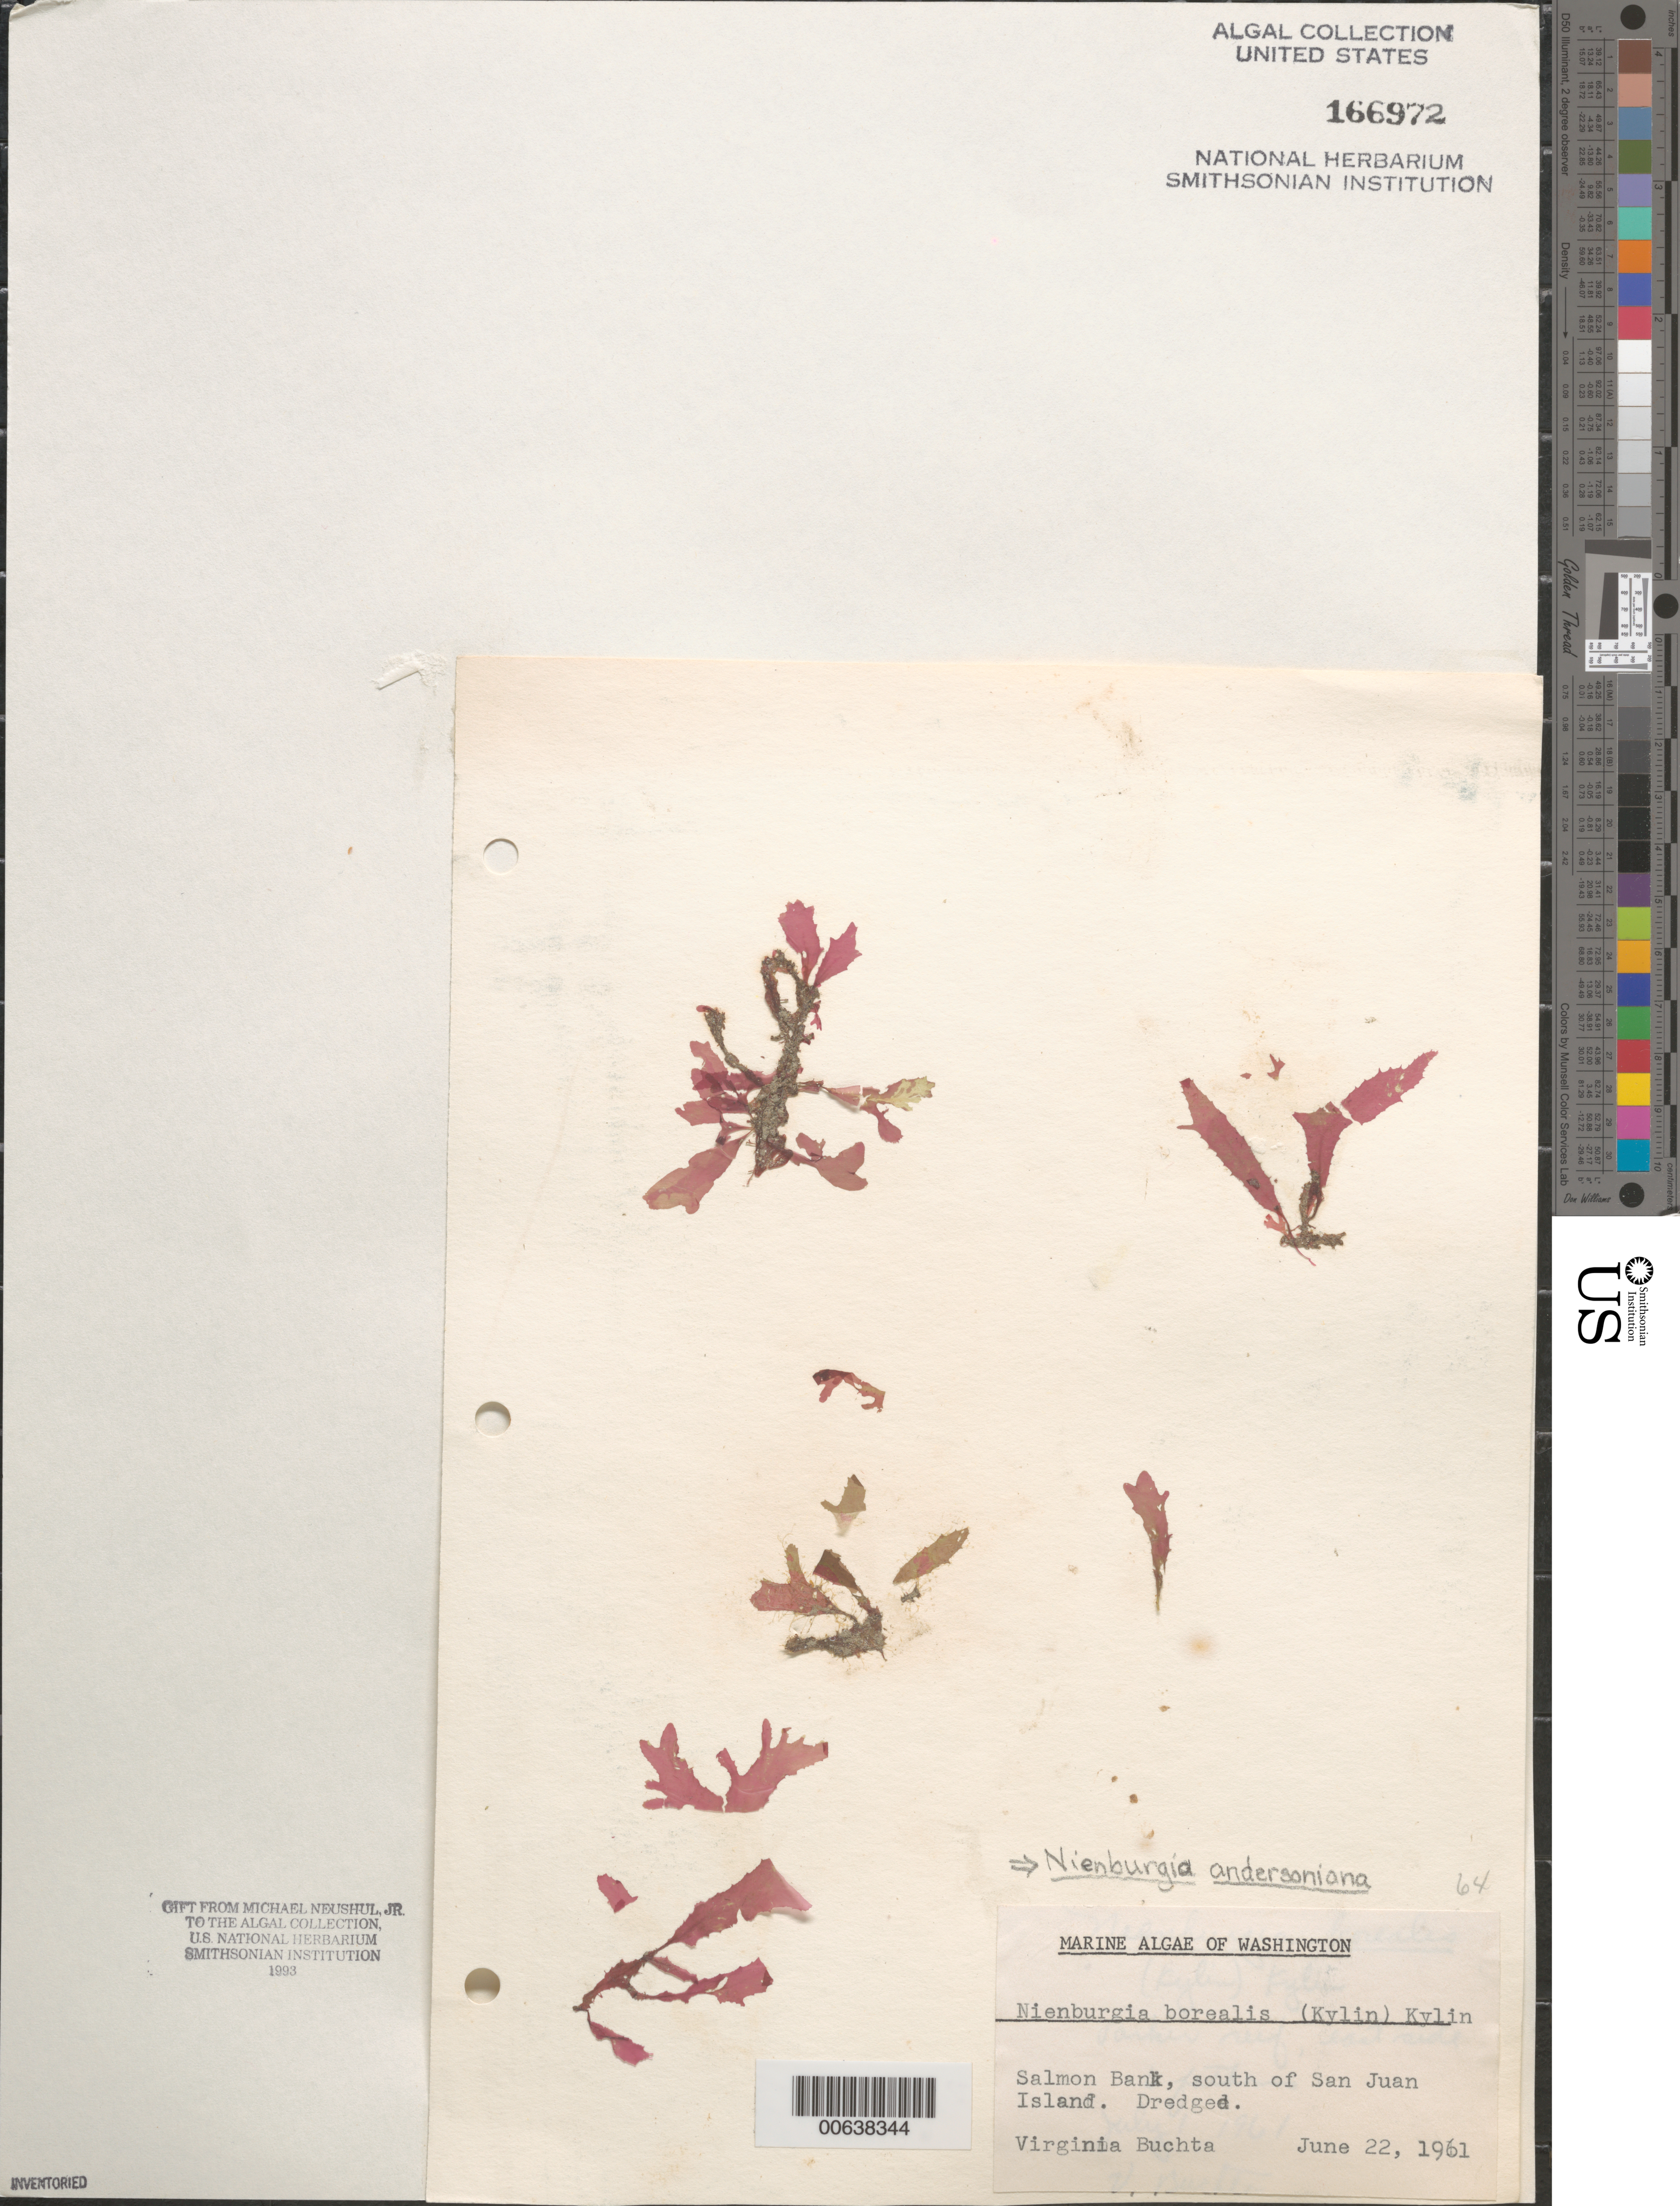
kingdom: Plantae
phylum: Rhodophyta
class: Florideophyceae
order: Ceramiales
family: Delesseriaceae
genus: Nienburgia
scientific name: Nienburgia andersoniana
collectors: V. Buchta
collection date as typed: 22 Jun 1961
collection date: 1961-06-22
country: United States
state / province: Washington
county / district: San Juan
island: San Juan Islands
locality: Salmon Bank, south of San Juan Island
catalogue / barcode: US 166972